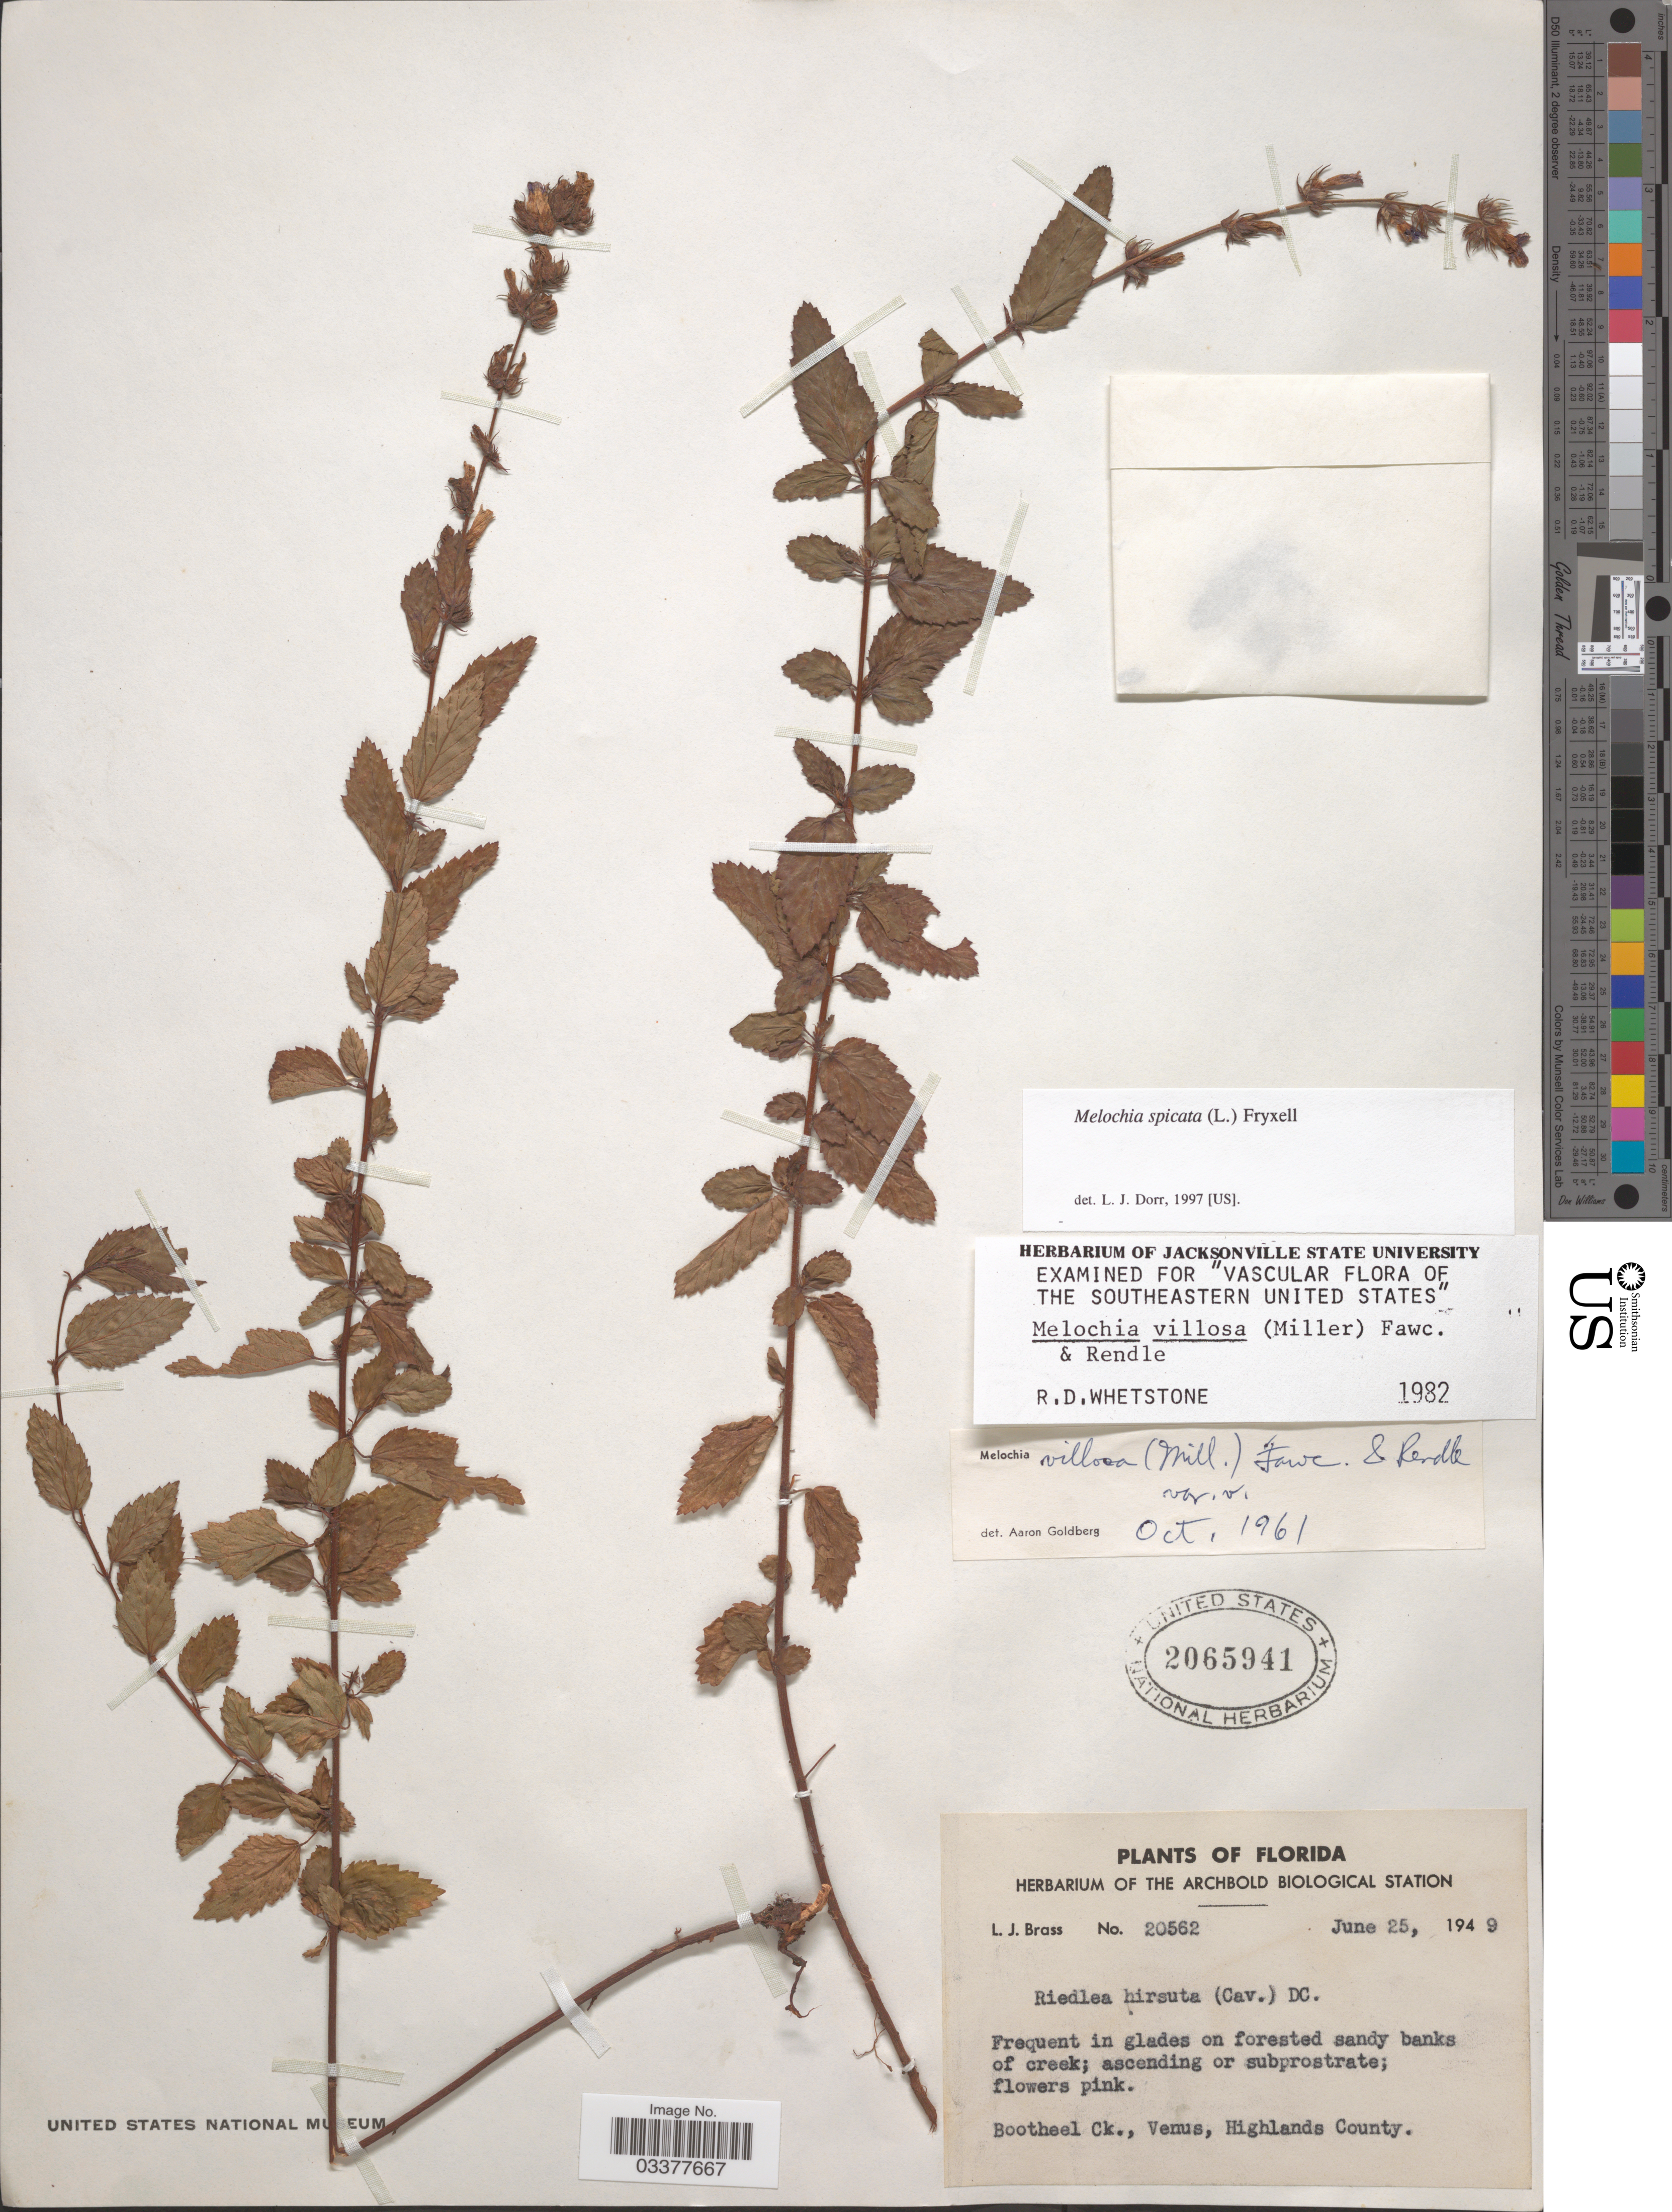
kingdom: Plantae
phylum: Tracheophyta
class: Magnoliopsida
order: Malvales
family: Malvaceae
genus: Melochia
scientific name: Melochia spicata var. spicata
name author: (L.) Fryxell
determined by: Dorr, L. J., (BOT), Smithsonian Institution - National Museum of Natural History (UNITED STATES)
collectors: L. J. Brass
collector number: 20562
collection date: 1949-06-25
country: United States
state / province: Florida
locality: Bootheel Ck., Venus, Highlands County.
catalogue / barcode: US 2065941